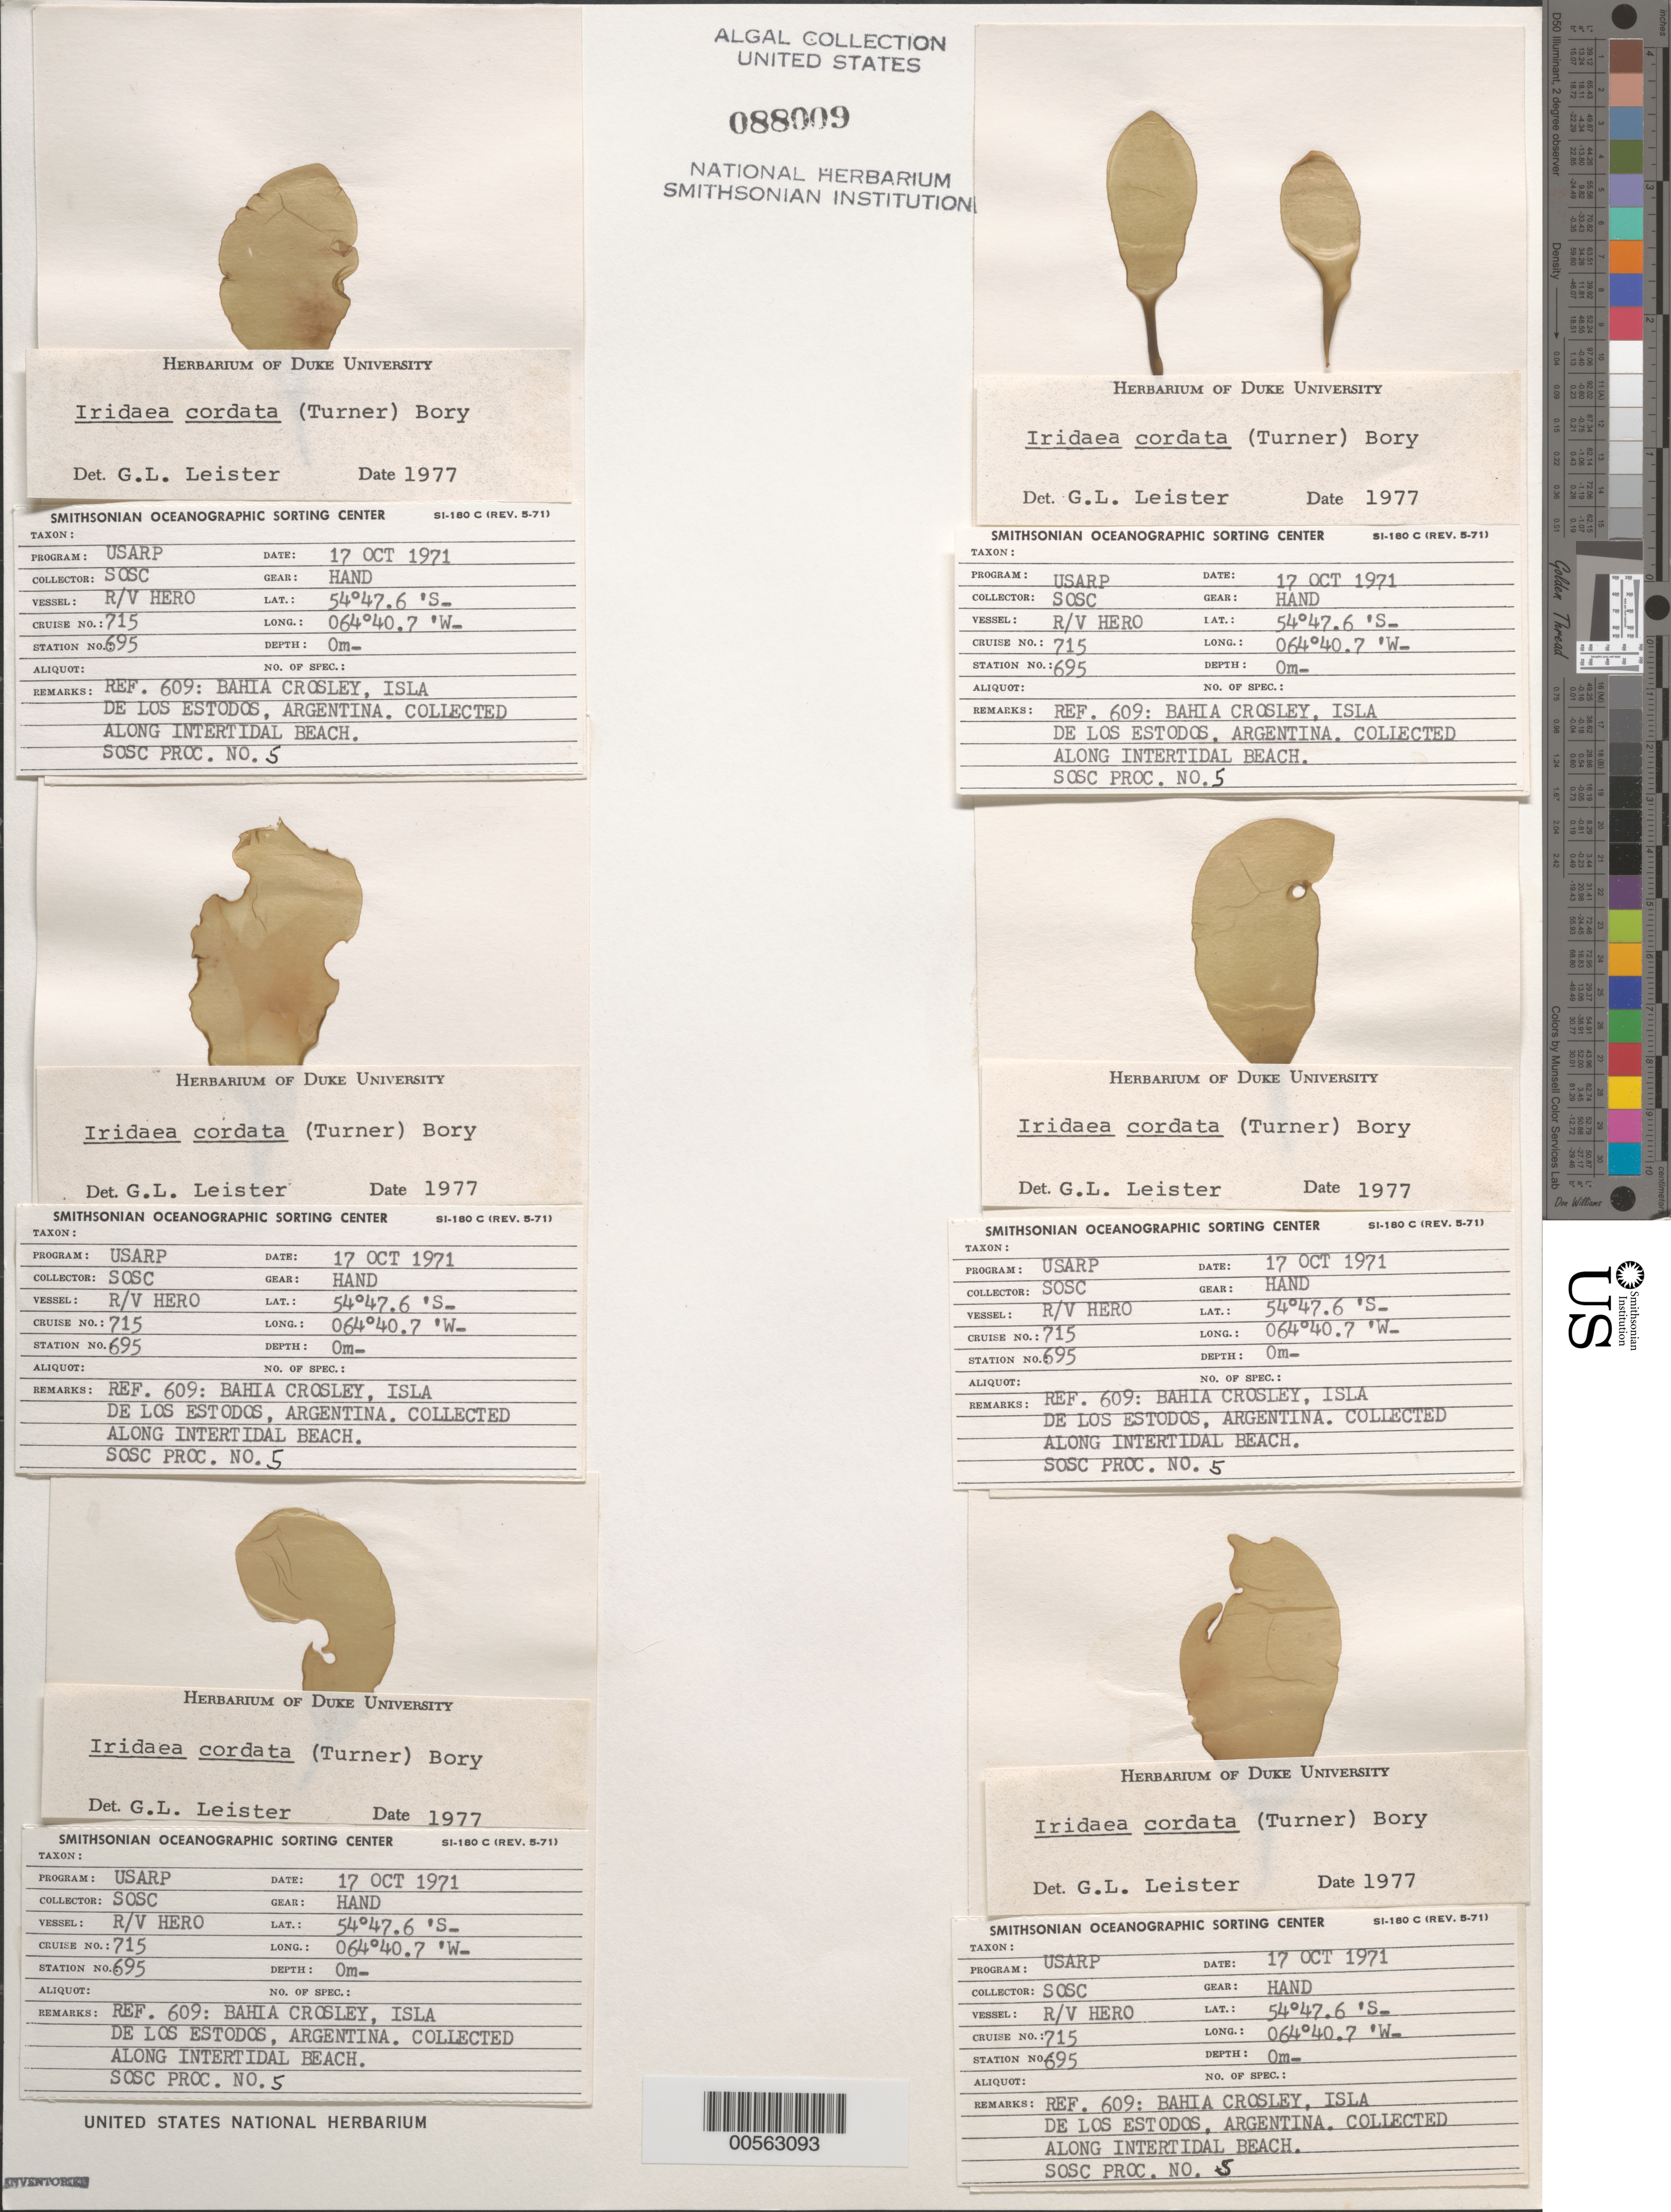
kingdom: Plantae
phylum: Rhodophyta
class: Florideophyceae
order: Gigartinales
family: Gigartinaceae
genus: Iridaea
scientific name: Iridaea cordata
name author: (Turner) Bory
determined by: Leister, G. L.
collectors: SOSC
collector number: Station 695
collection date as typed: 17 Oct 1971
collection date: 1971-10-17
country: Argentina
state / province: Tierra del Fuego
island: Isla de los Estados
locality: Bahia Crossley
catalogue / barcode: US 88009